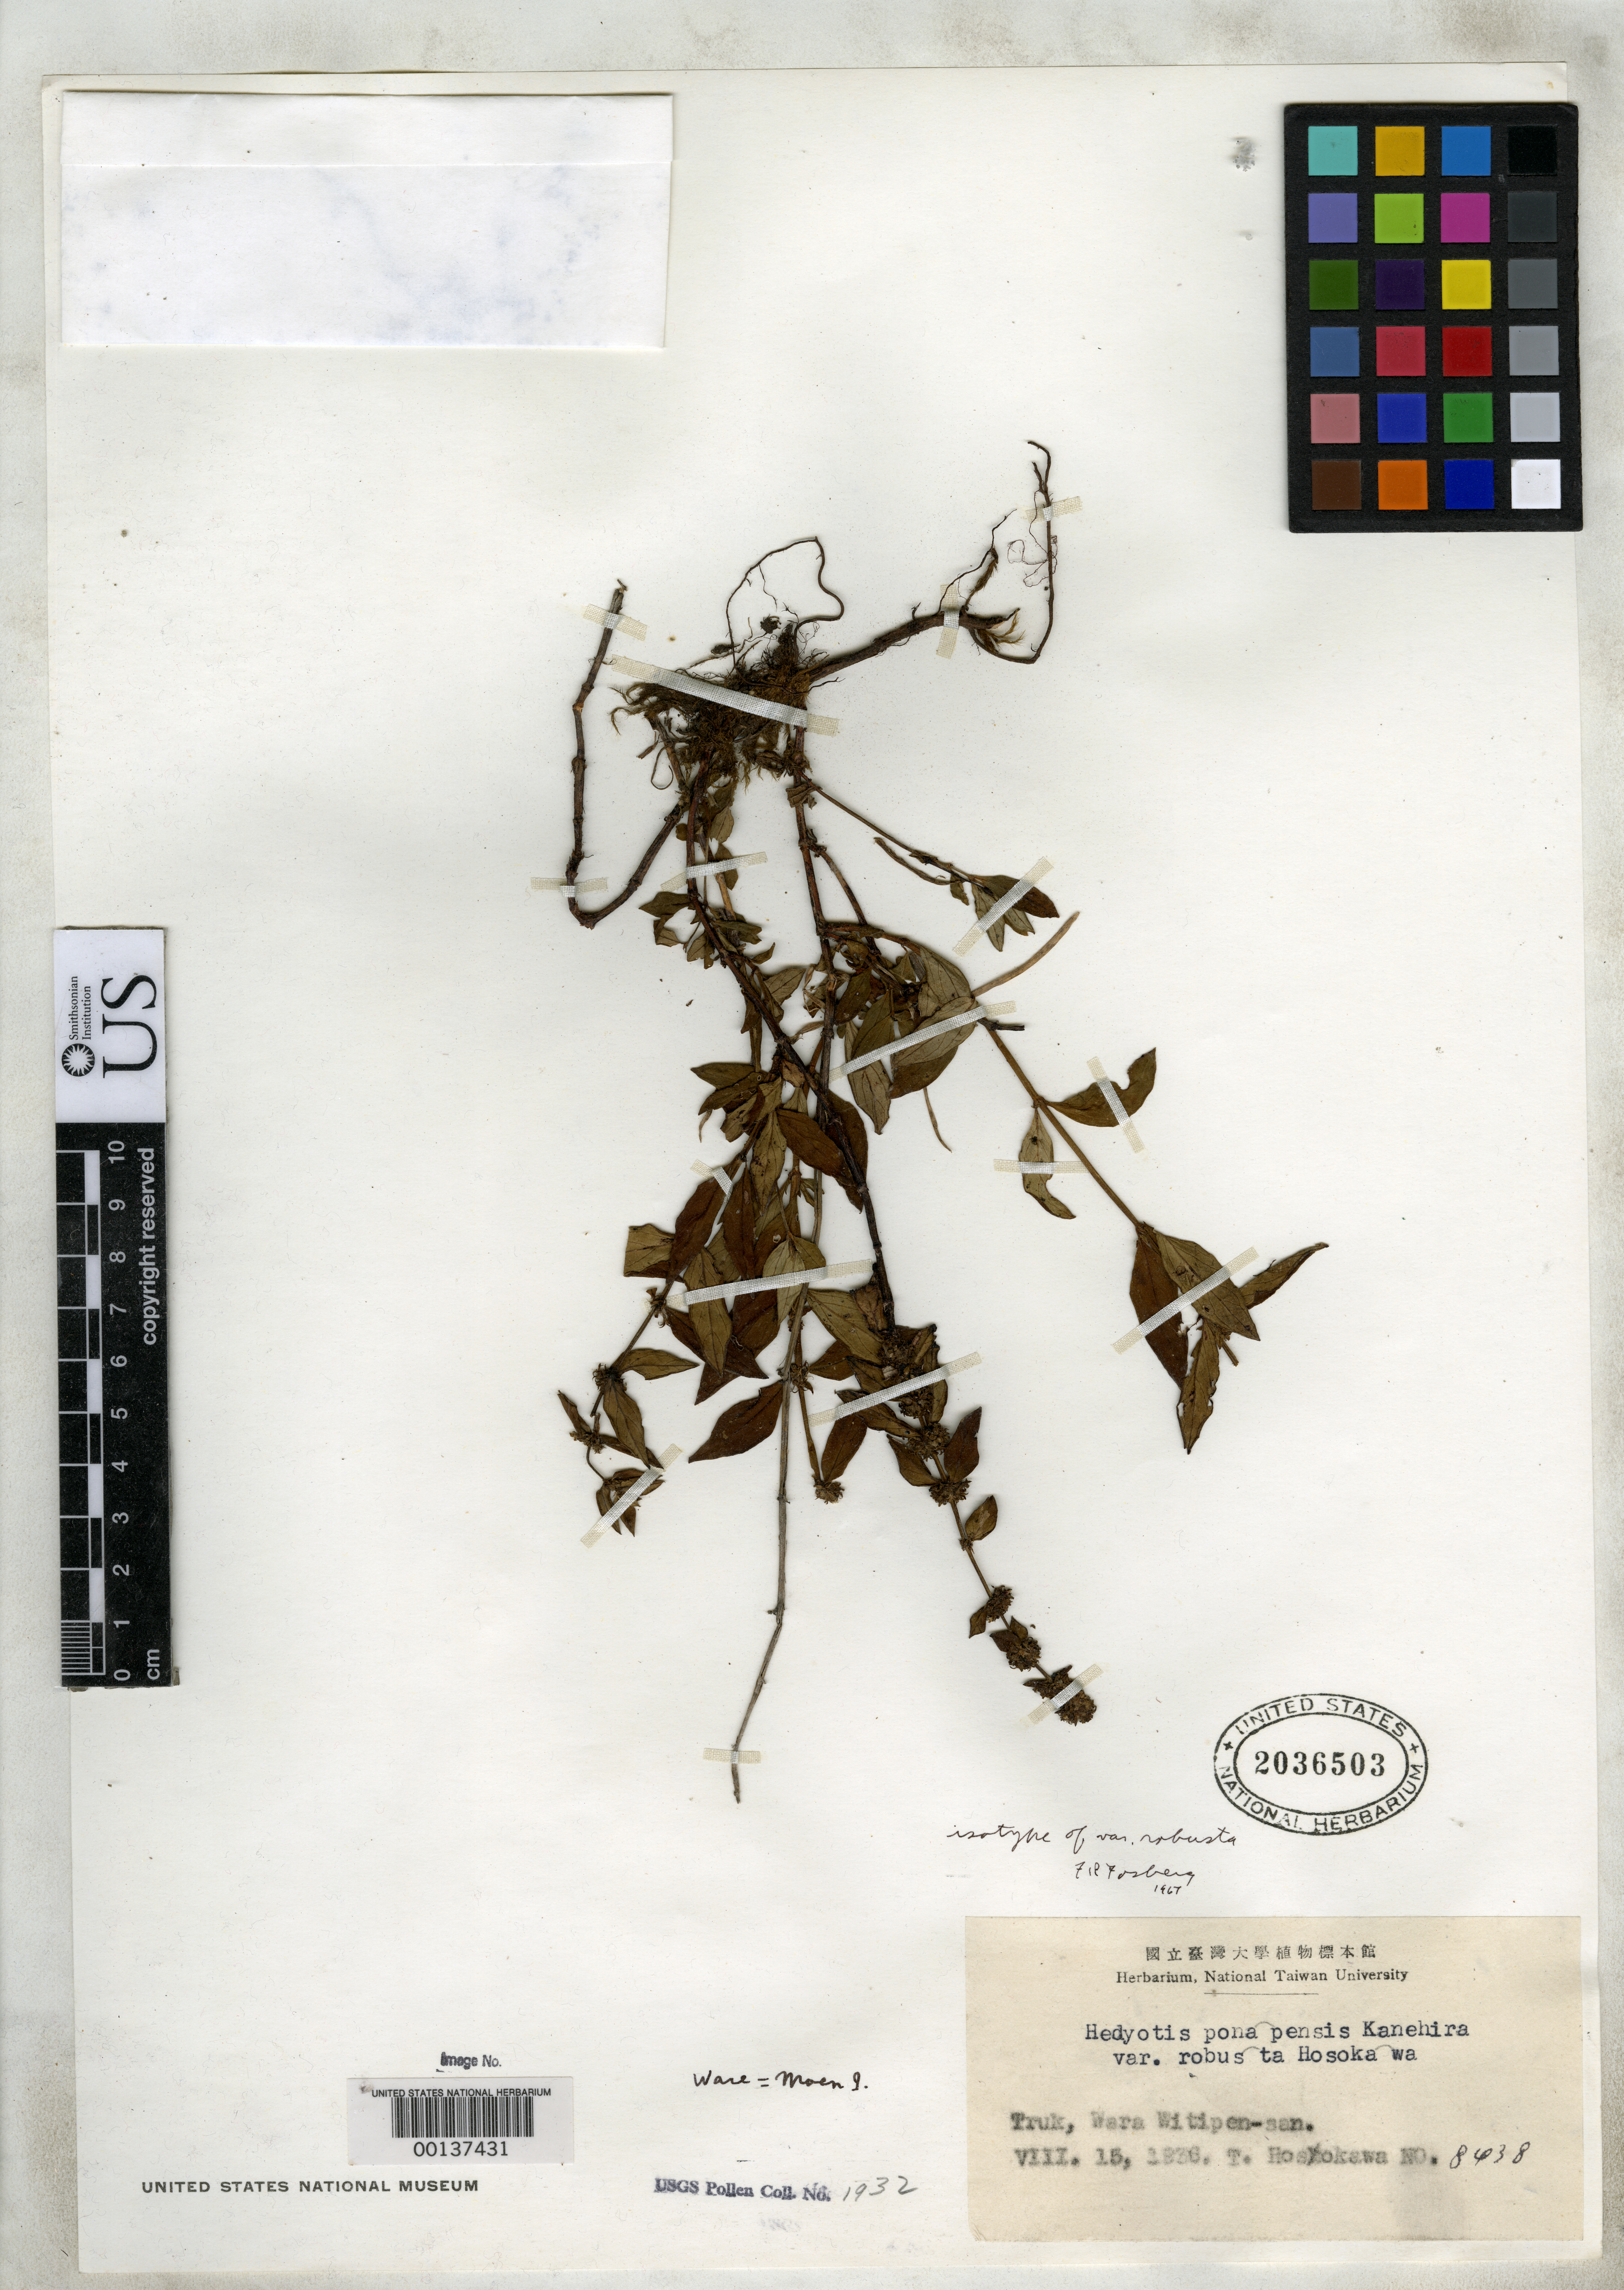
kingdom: Plantae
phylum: Tracheophyta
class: Magnoliopsida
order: Gentianales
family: Rubiaceae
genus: Hedyotis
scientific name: Hedyotis ponapensis var. robusta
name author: Hosok.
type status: Isotype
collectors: T. Hosokawa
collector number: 8438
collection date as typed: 15 Aug 1936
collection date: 1936-08-15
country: Micronesia, Federated States of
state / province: Truk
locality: Wara Witipen-san.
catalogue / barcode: US 2036503